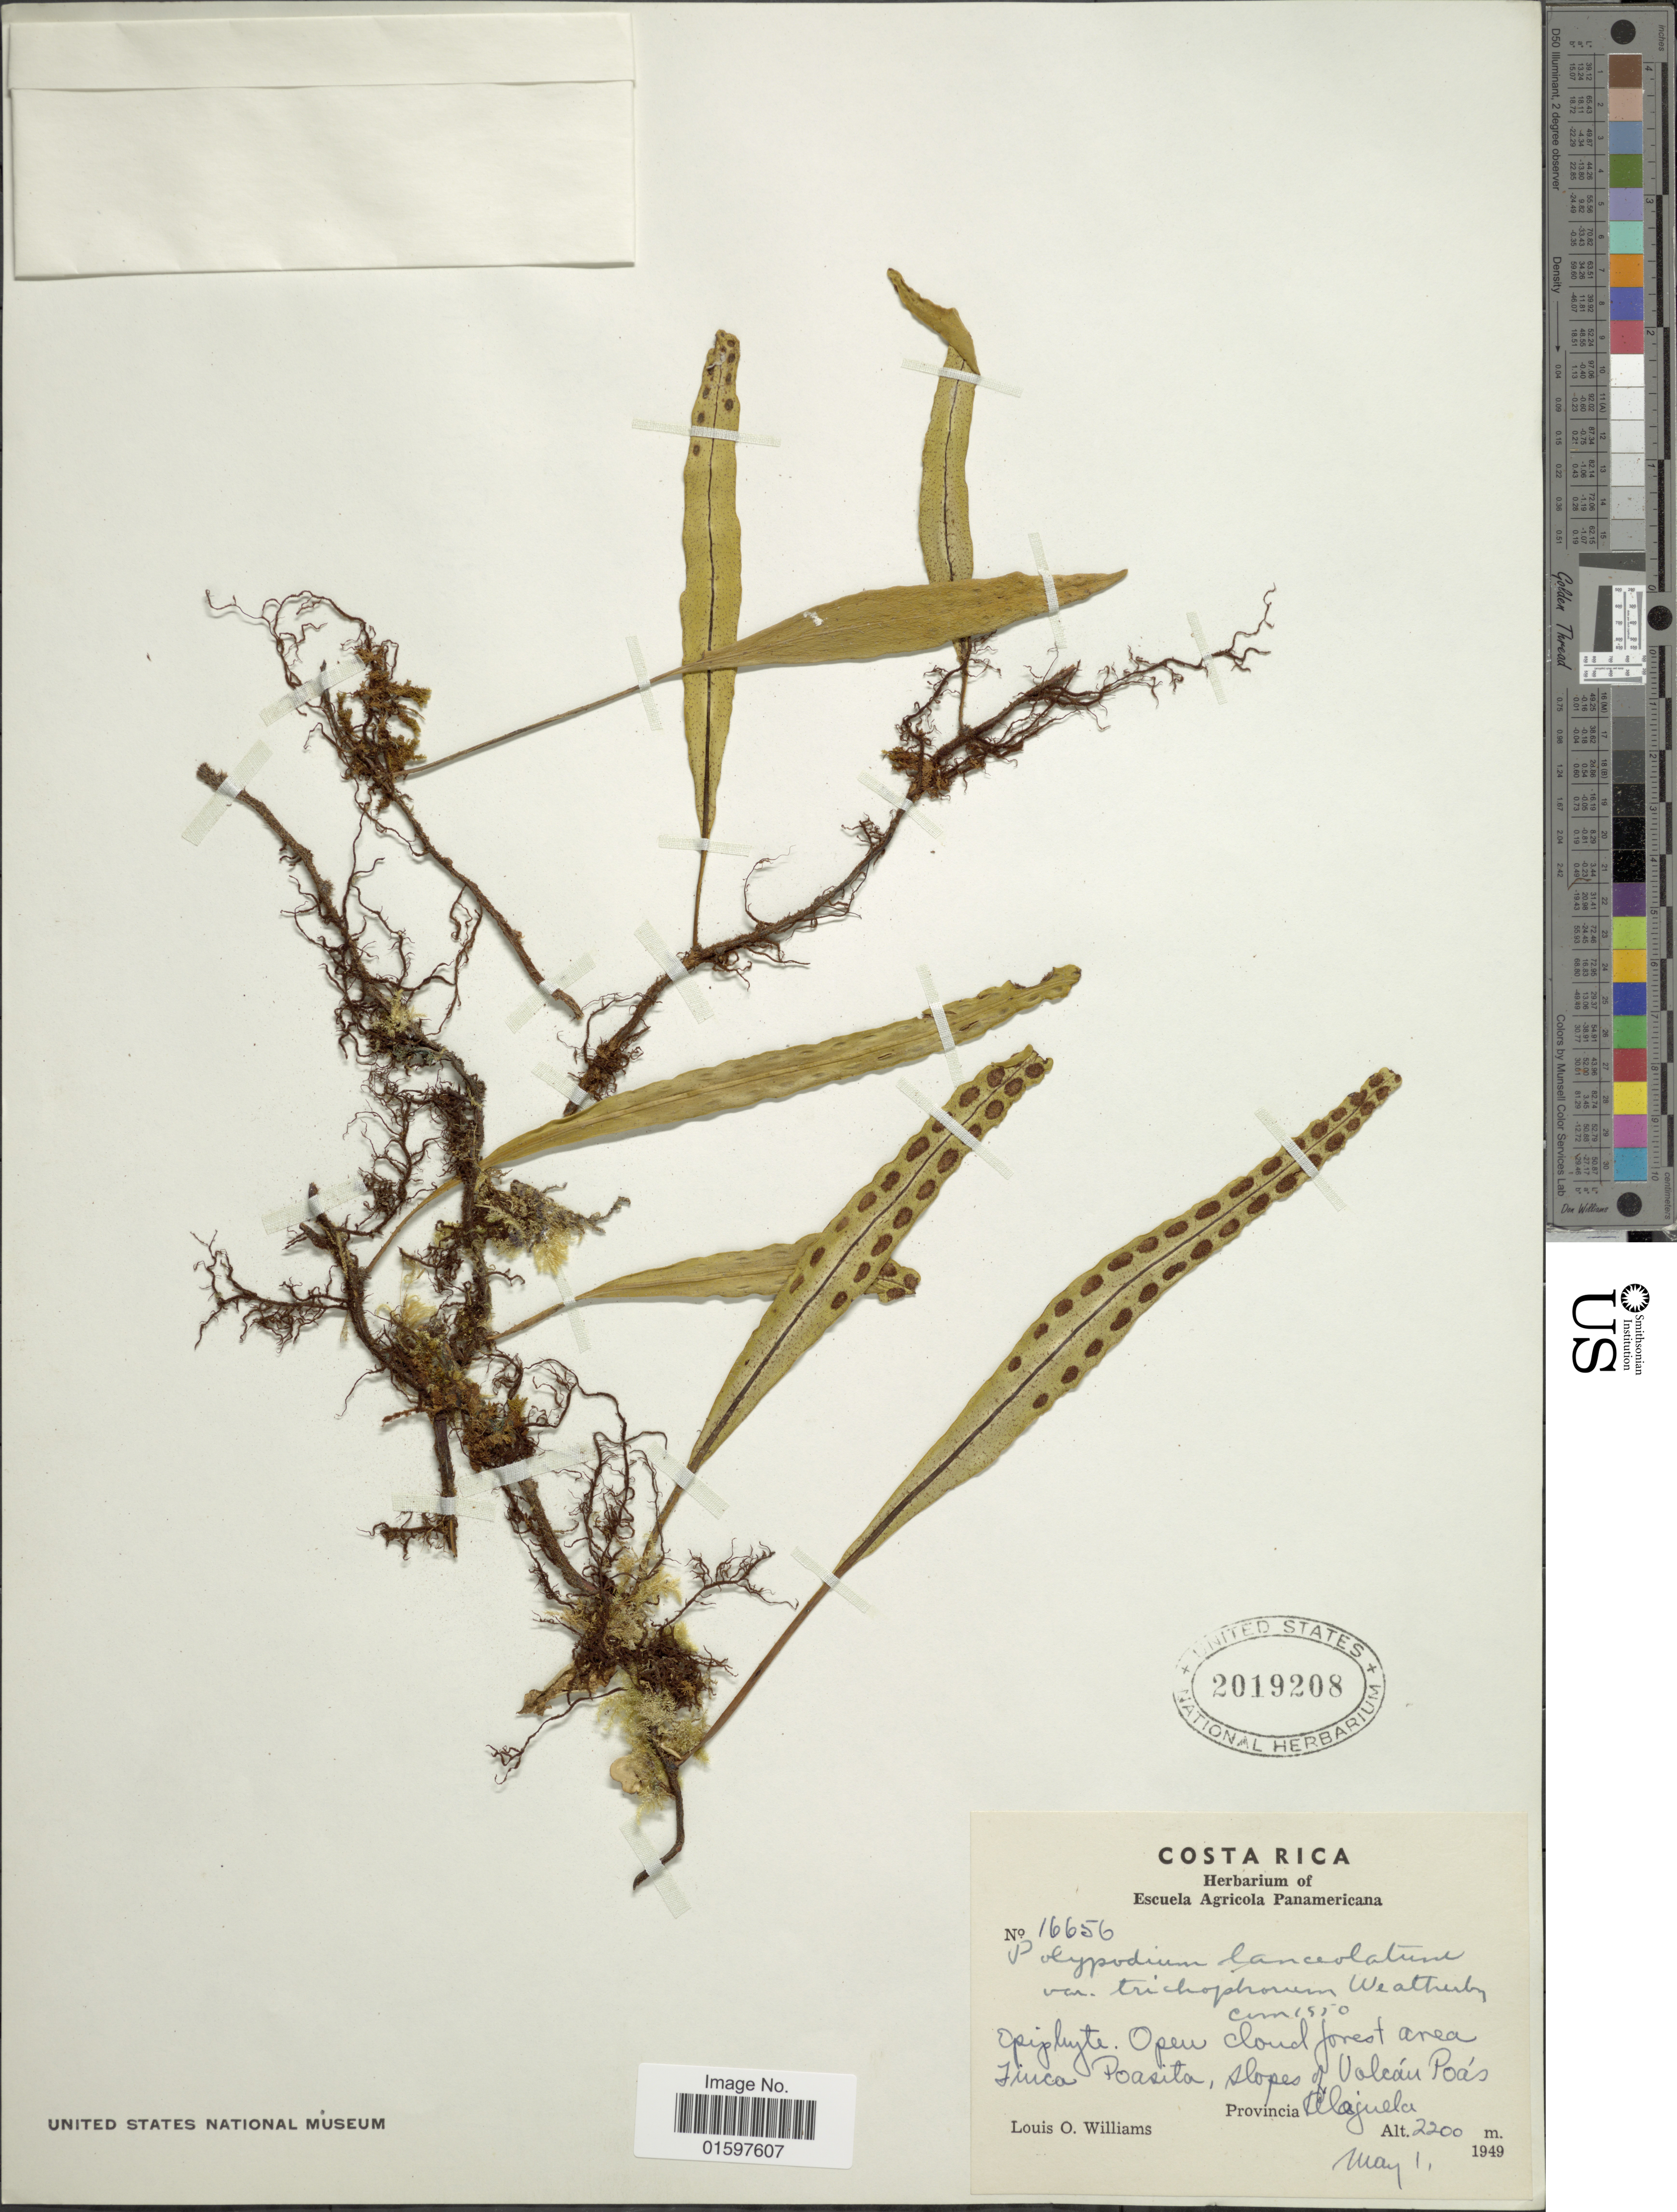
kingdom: Plantae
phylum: Tracheophyta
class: Polypodiopsida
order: Polypodiales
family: Polypodiaceae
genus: Pleopeltis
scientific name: Pleopeltis macrocarpa var. complanata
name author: (Weath.) Lellinger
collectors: L. O. Williams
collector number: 16656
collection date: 1949-05-01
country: Costa Rica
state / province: Alajuela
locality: Open cloud forest area, Finca Poasita, slope of Volcán Poás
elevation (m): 2200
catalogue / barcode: US 2019208